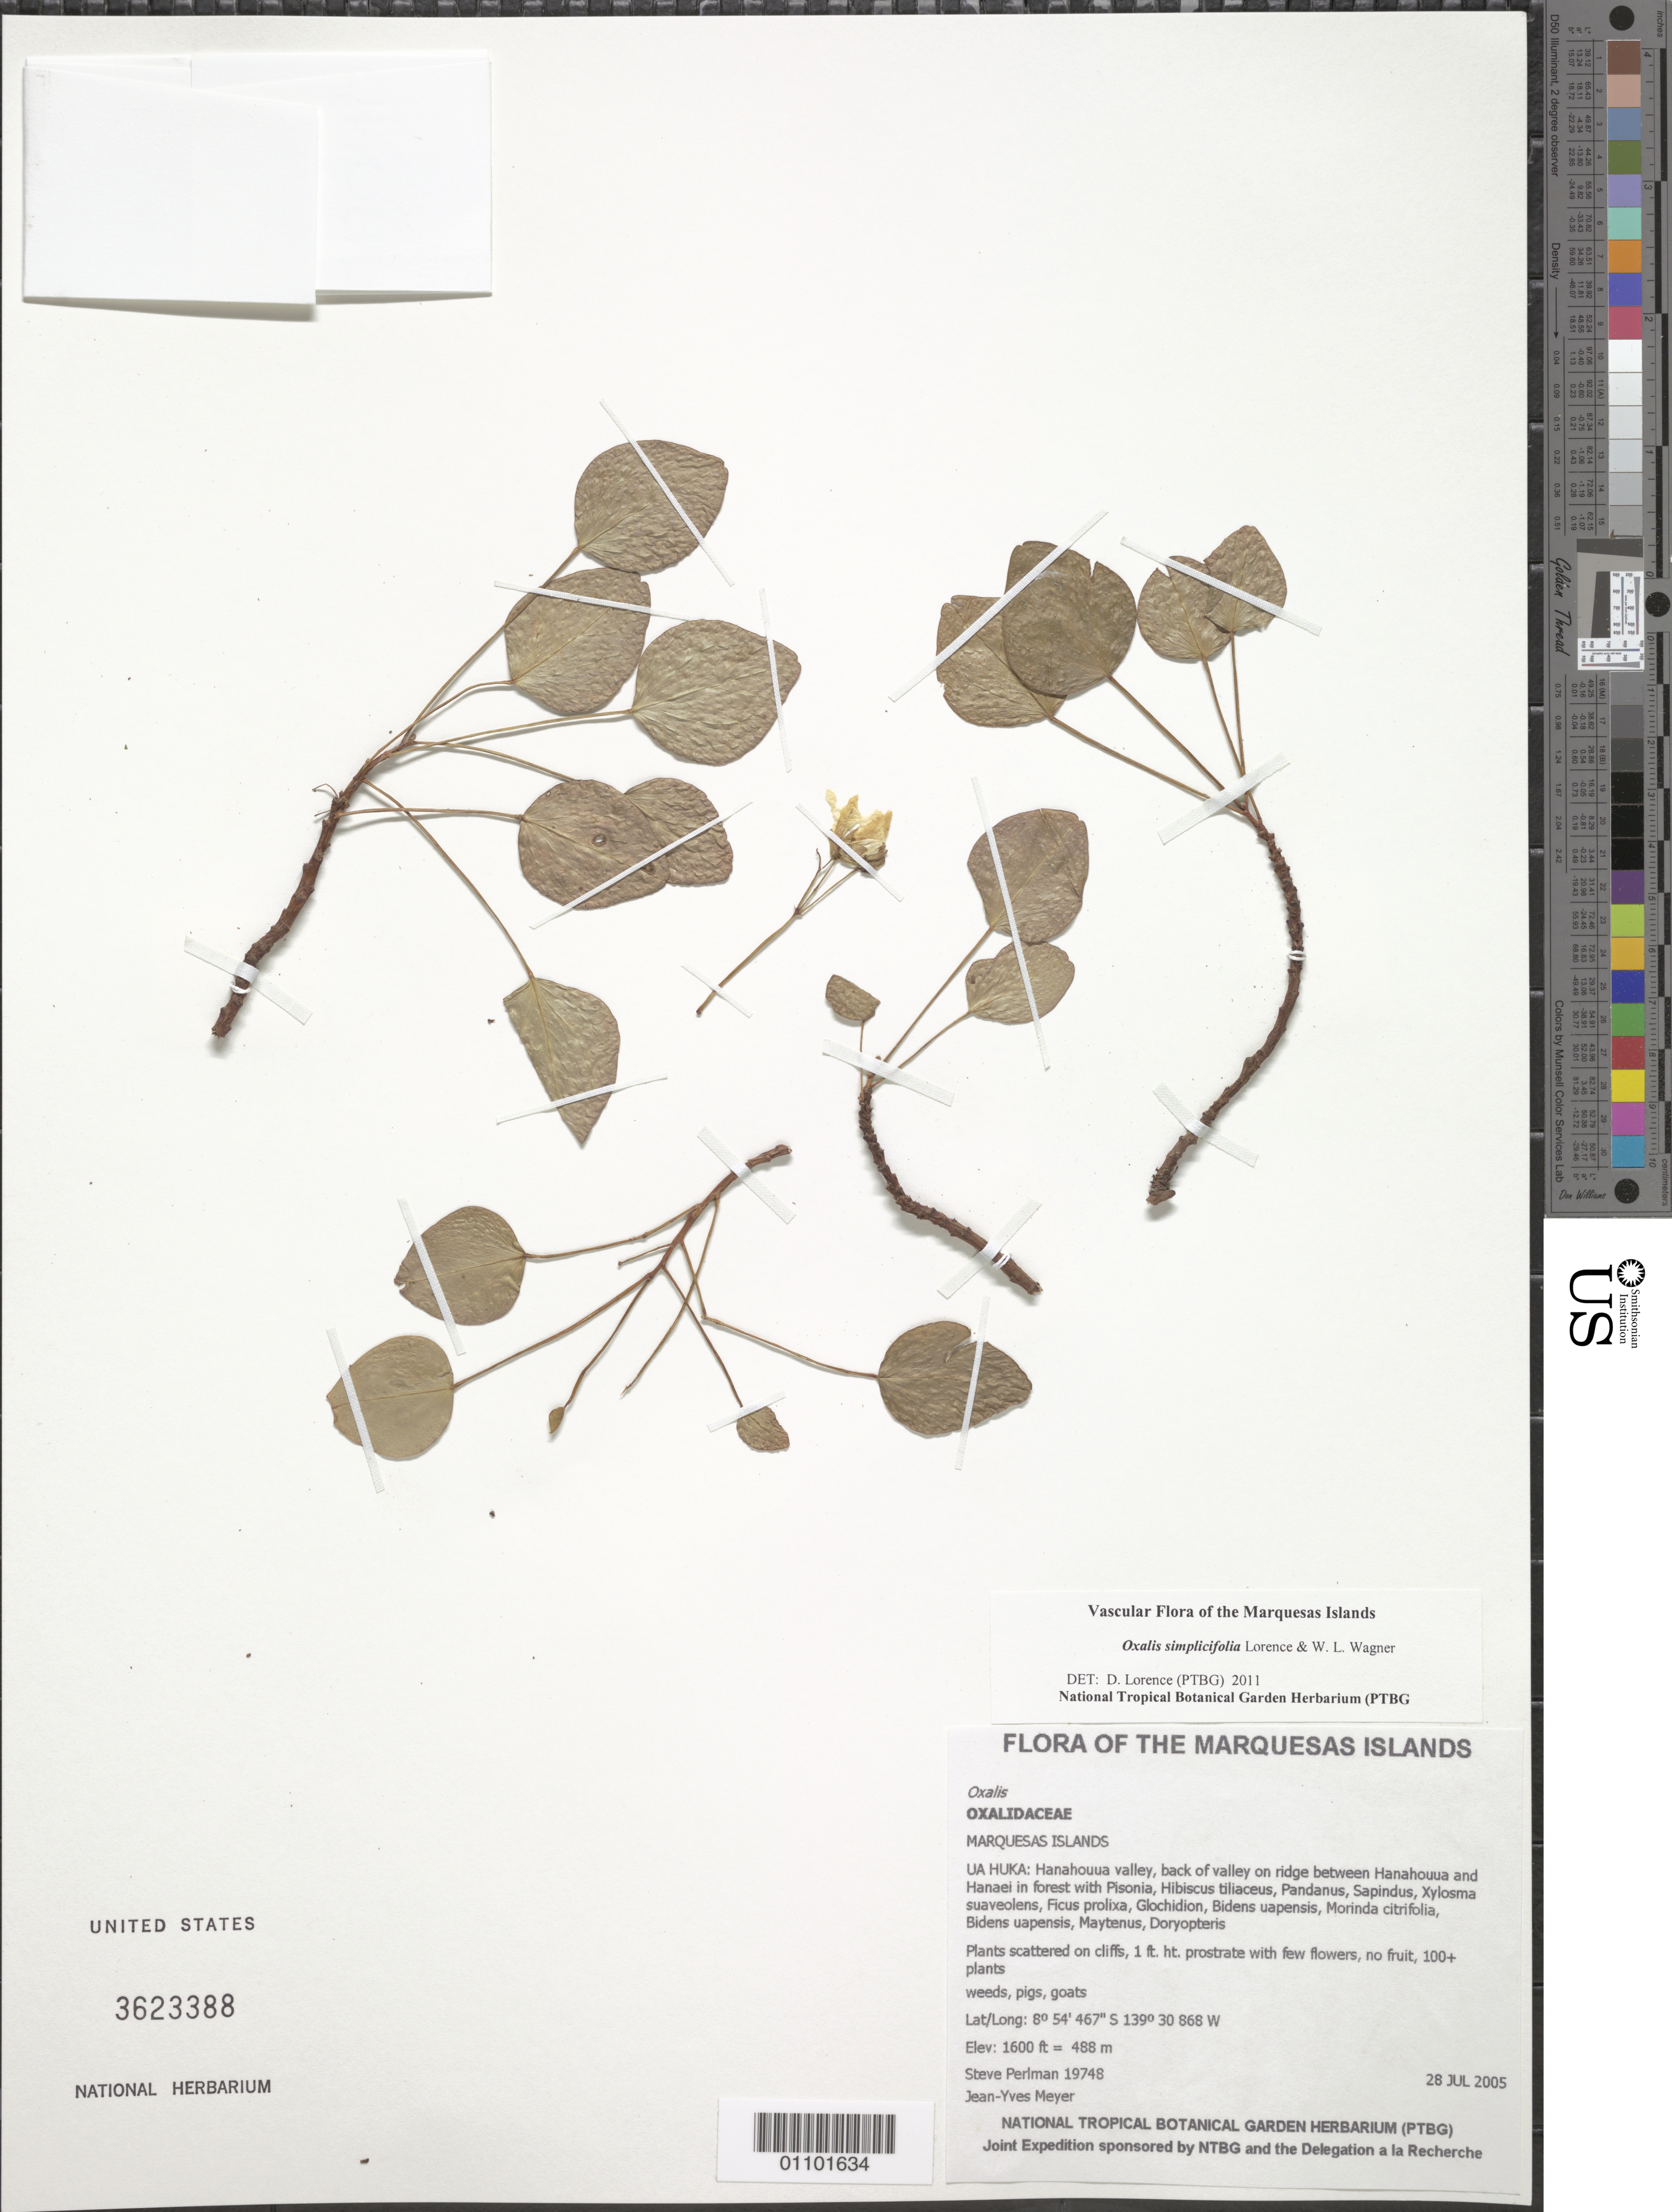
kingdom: Plantae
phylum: Tracheophyta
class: Magnoliopsida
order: Oxalidales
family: Oxalidaceae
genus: Oxalis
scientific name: Oxalis simplicifolia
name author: Lorence & W.L. Wagner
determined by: Lorence, David H., (PTBG), National Tropical Botanical Garden (UNITED STATES)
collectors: S. P. Perlman & J.-Y. Meyer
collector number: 19748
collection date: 2005-07-28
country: French Polynesia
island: Ua Huka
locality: Hanahouua valley, back of valley on ridge between Hanahouua and Hanalei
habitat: Plants scattered on cliffs. In forest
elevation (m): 488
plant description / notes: Weeds, pigs, goats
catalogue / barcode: US 3623388